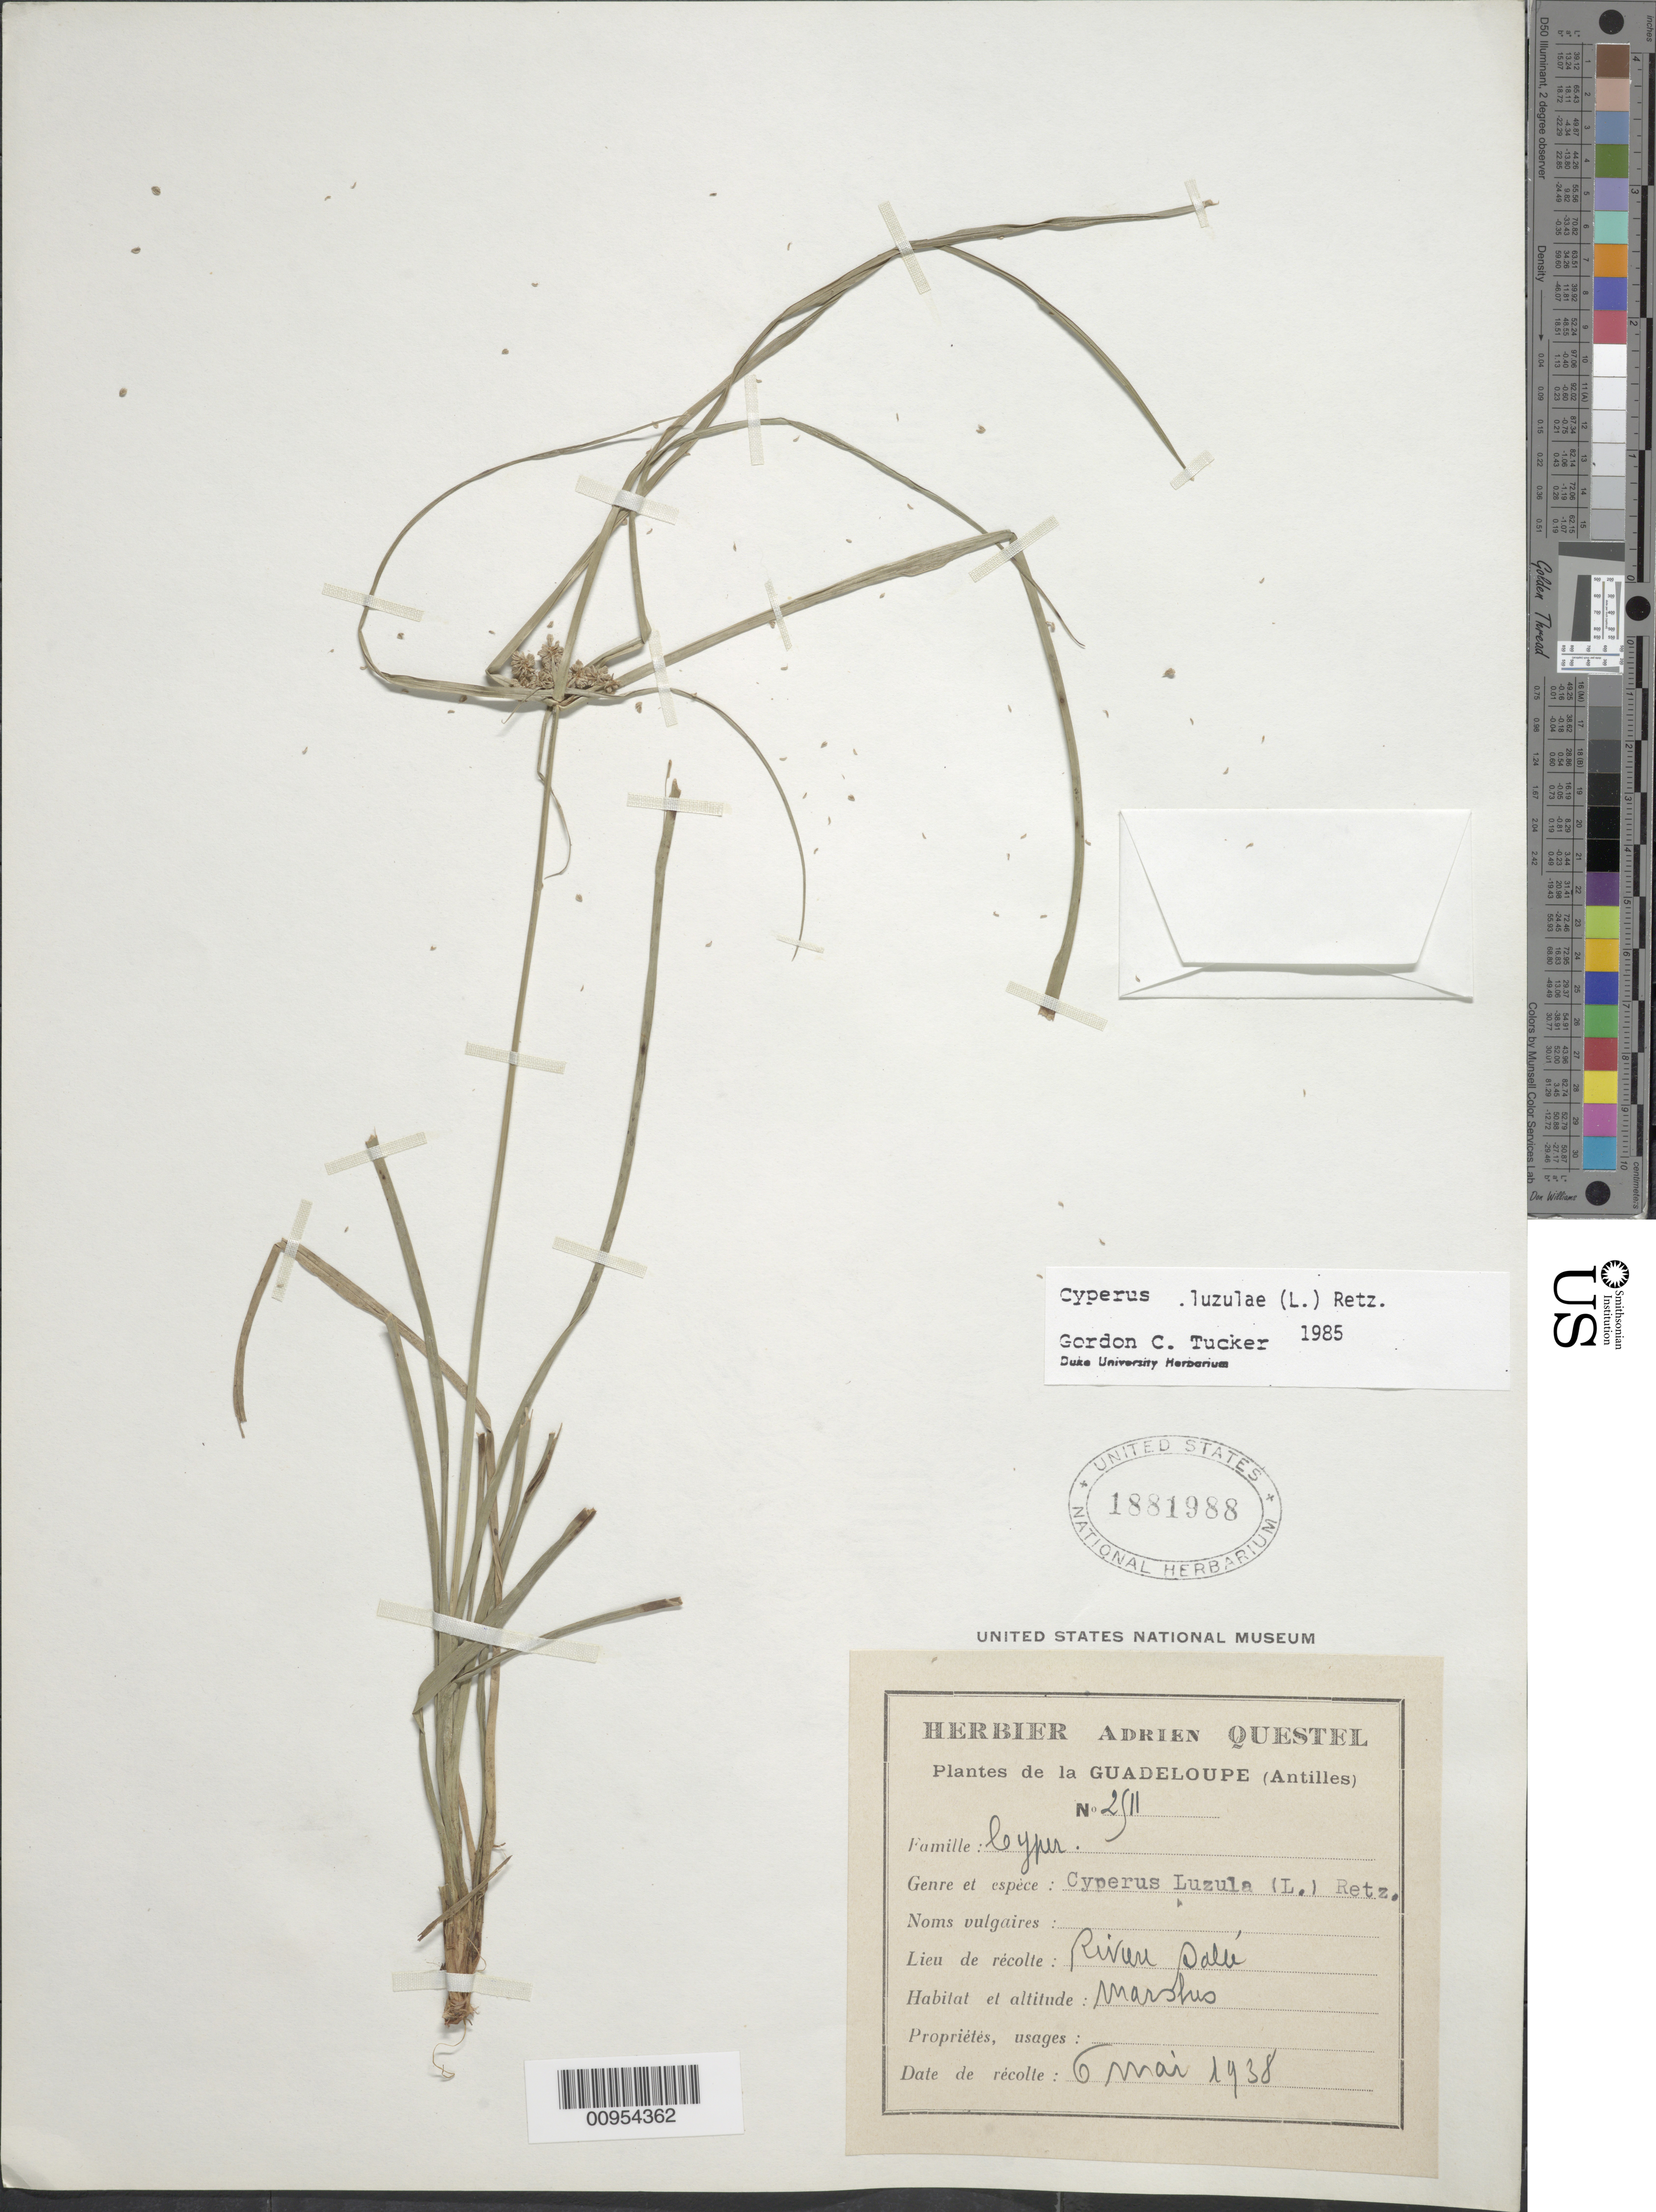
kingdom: Plantae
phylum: Tracheophyta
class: Liliopsida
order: Poales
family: Cyperaceae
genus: Cyperus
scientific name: Cyperus luzulae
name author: (L.) Rottb. ex Retz.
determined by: Tucker, G. C.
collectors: A. Questel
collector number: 2511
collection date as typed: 06 May 1938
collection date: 1938-05-06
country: Guadeloupe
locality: River Saleé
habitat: Marshes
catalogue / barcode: US 1881988